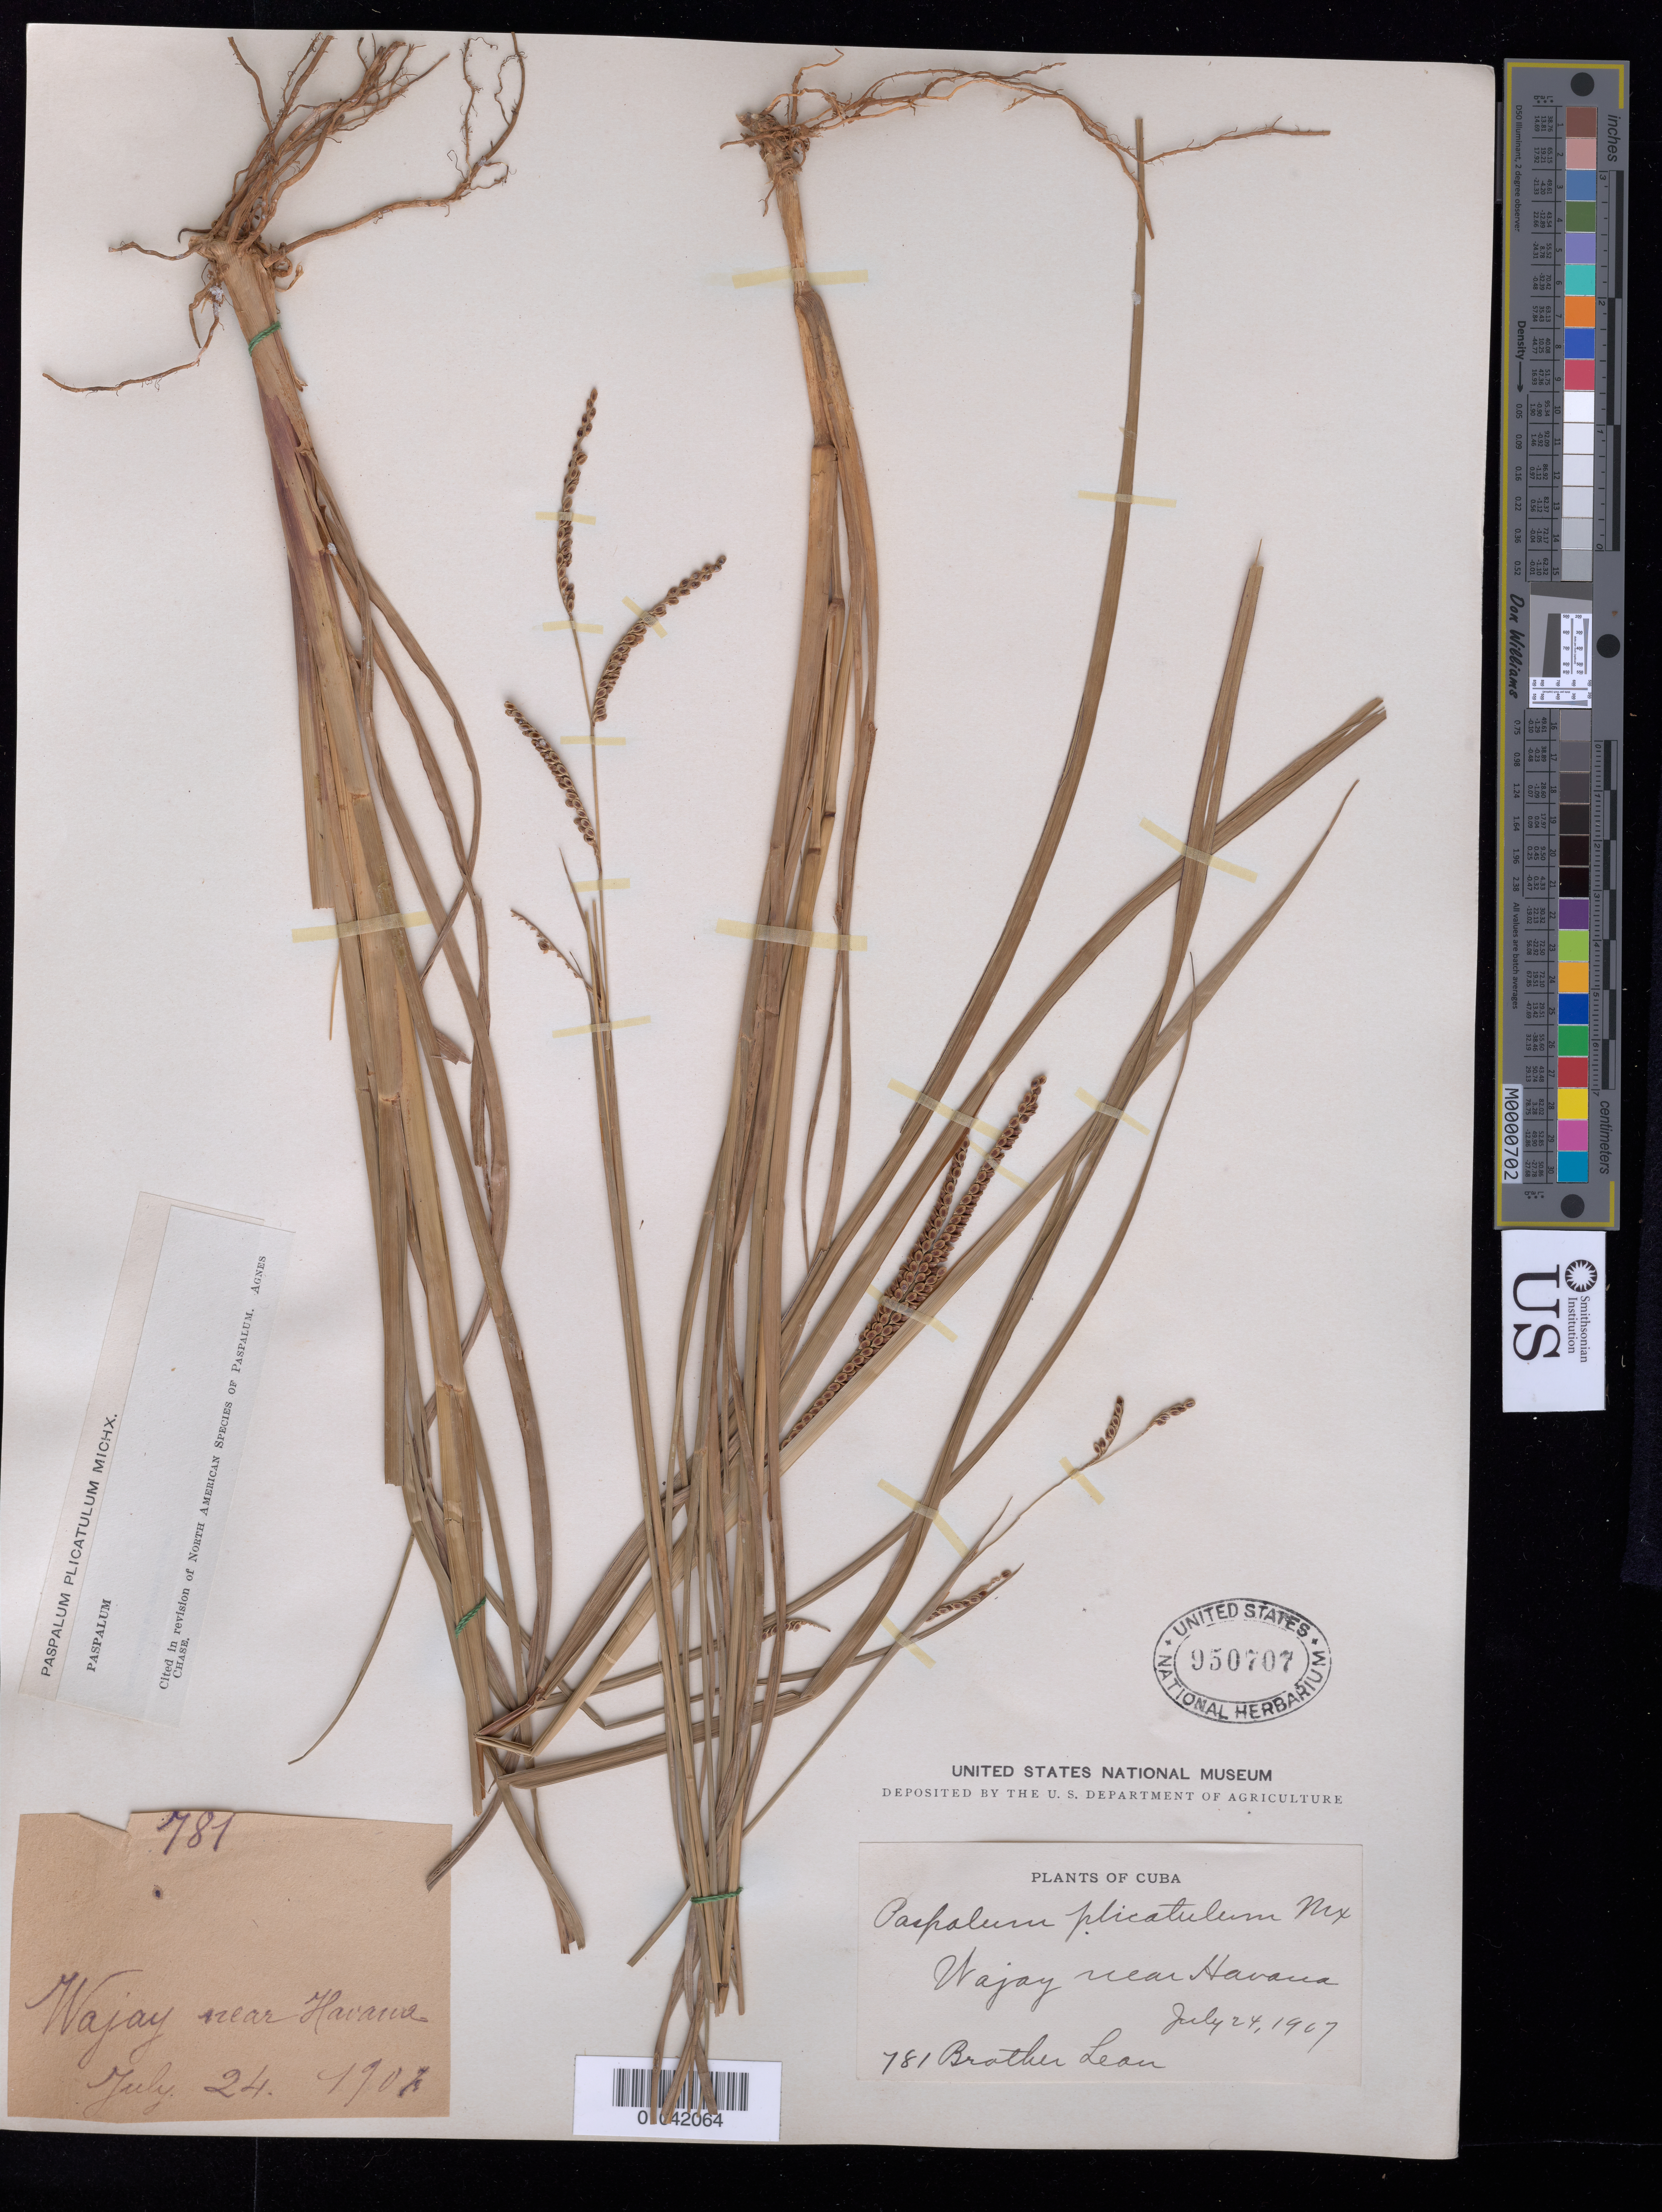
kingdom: Plantae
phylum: Tracheophyta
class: Liliopsida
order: Poales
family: Poaceae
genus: Paspalum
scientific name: Paspalum plicatulum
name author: Michx.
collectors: Bro. León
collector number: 781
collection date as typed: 24 Jul 1907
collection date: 1907-07-24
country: Cuba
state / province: La Habana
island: Cuba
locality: Wajay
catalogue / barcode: US 950707